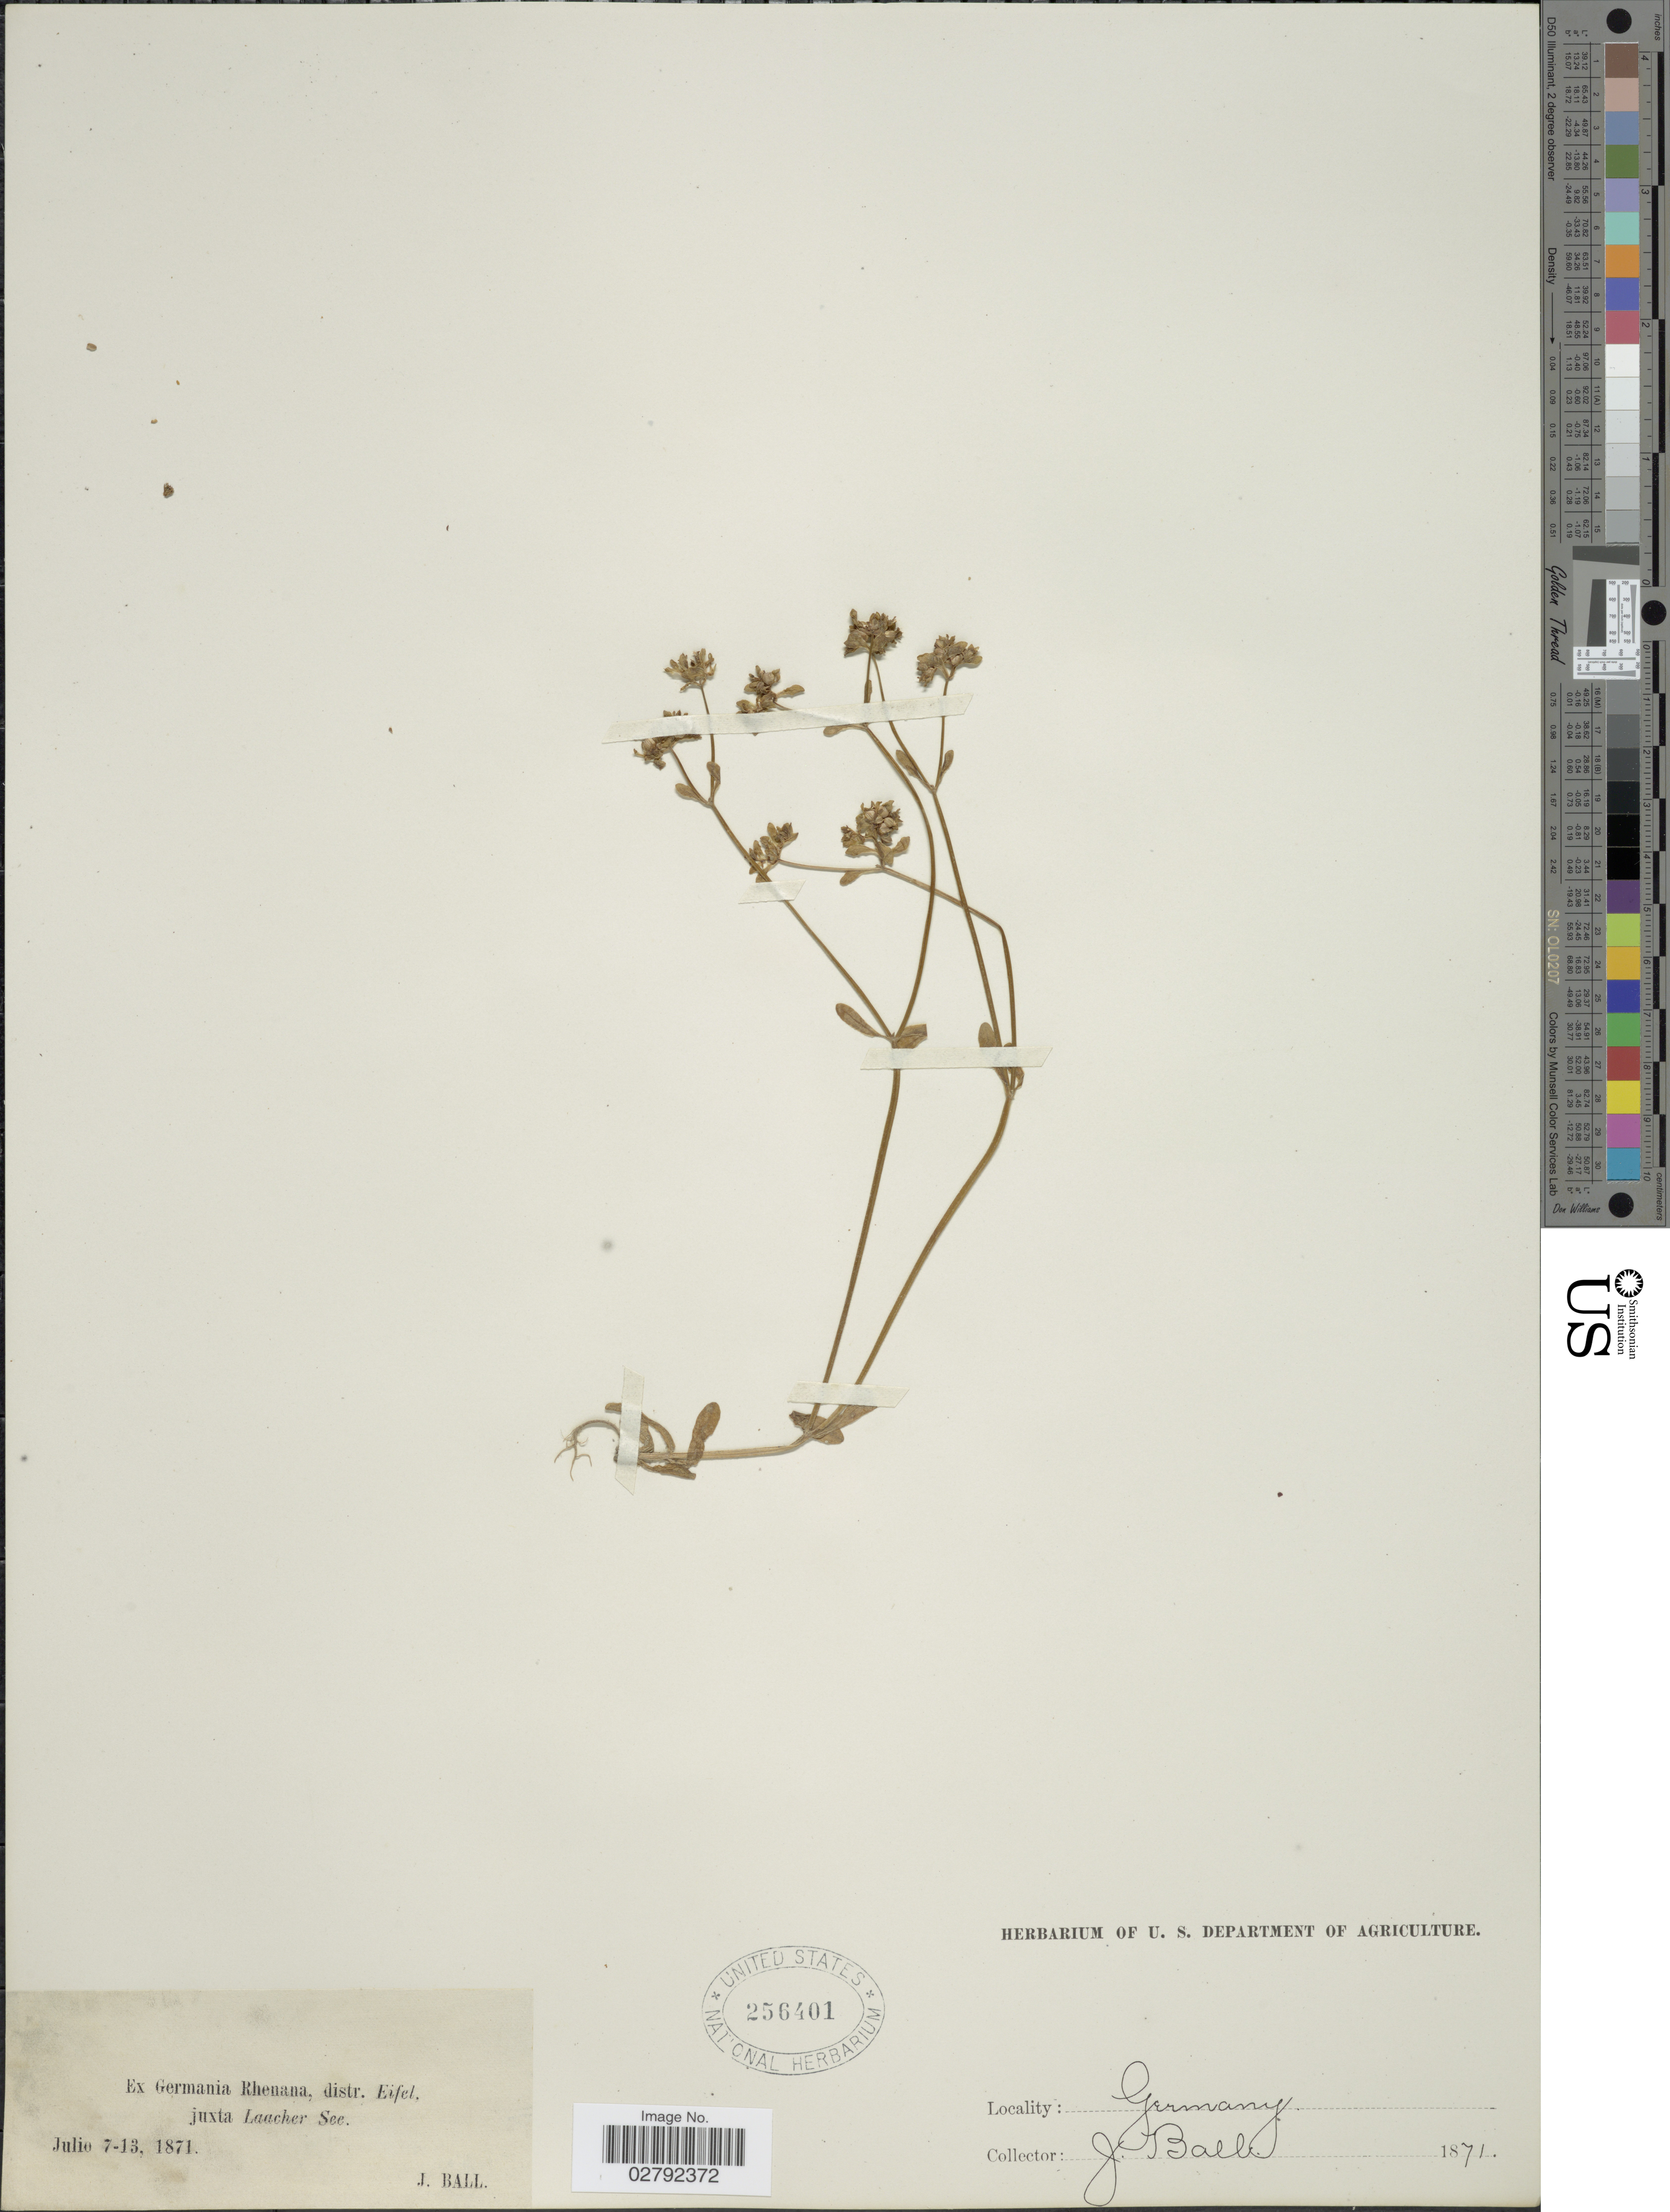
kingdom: Plantae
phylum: Tracheophyta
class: Magnoliopsida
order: Dipsacales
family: Caprifoliaceae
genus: Valerianella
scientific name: Valerianella sp.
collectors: J. Ball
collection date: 1871-07-07/1871-07-13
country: Germany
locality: Germania Rhenana, distr. Eifel, juxta Laacher See.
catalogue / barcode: US 256401